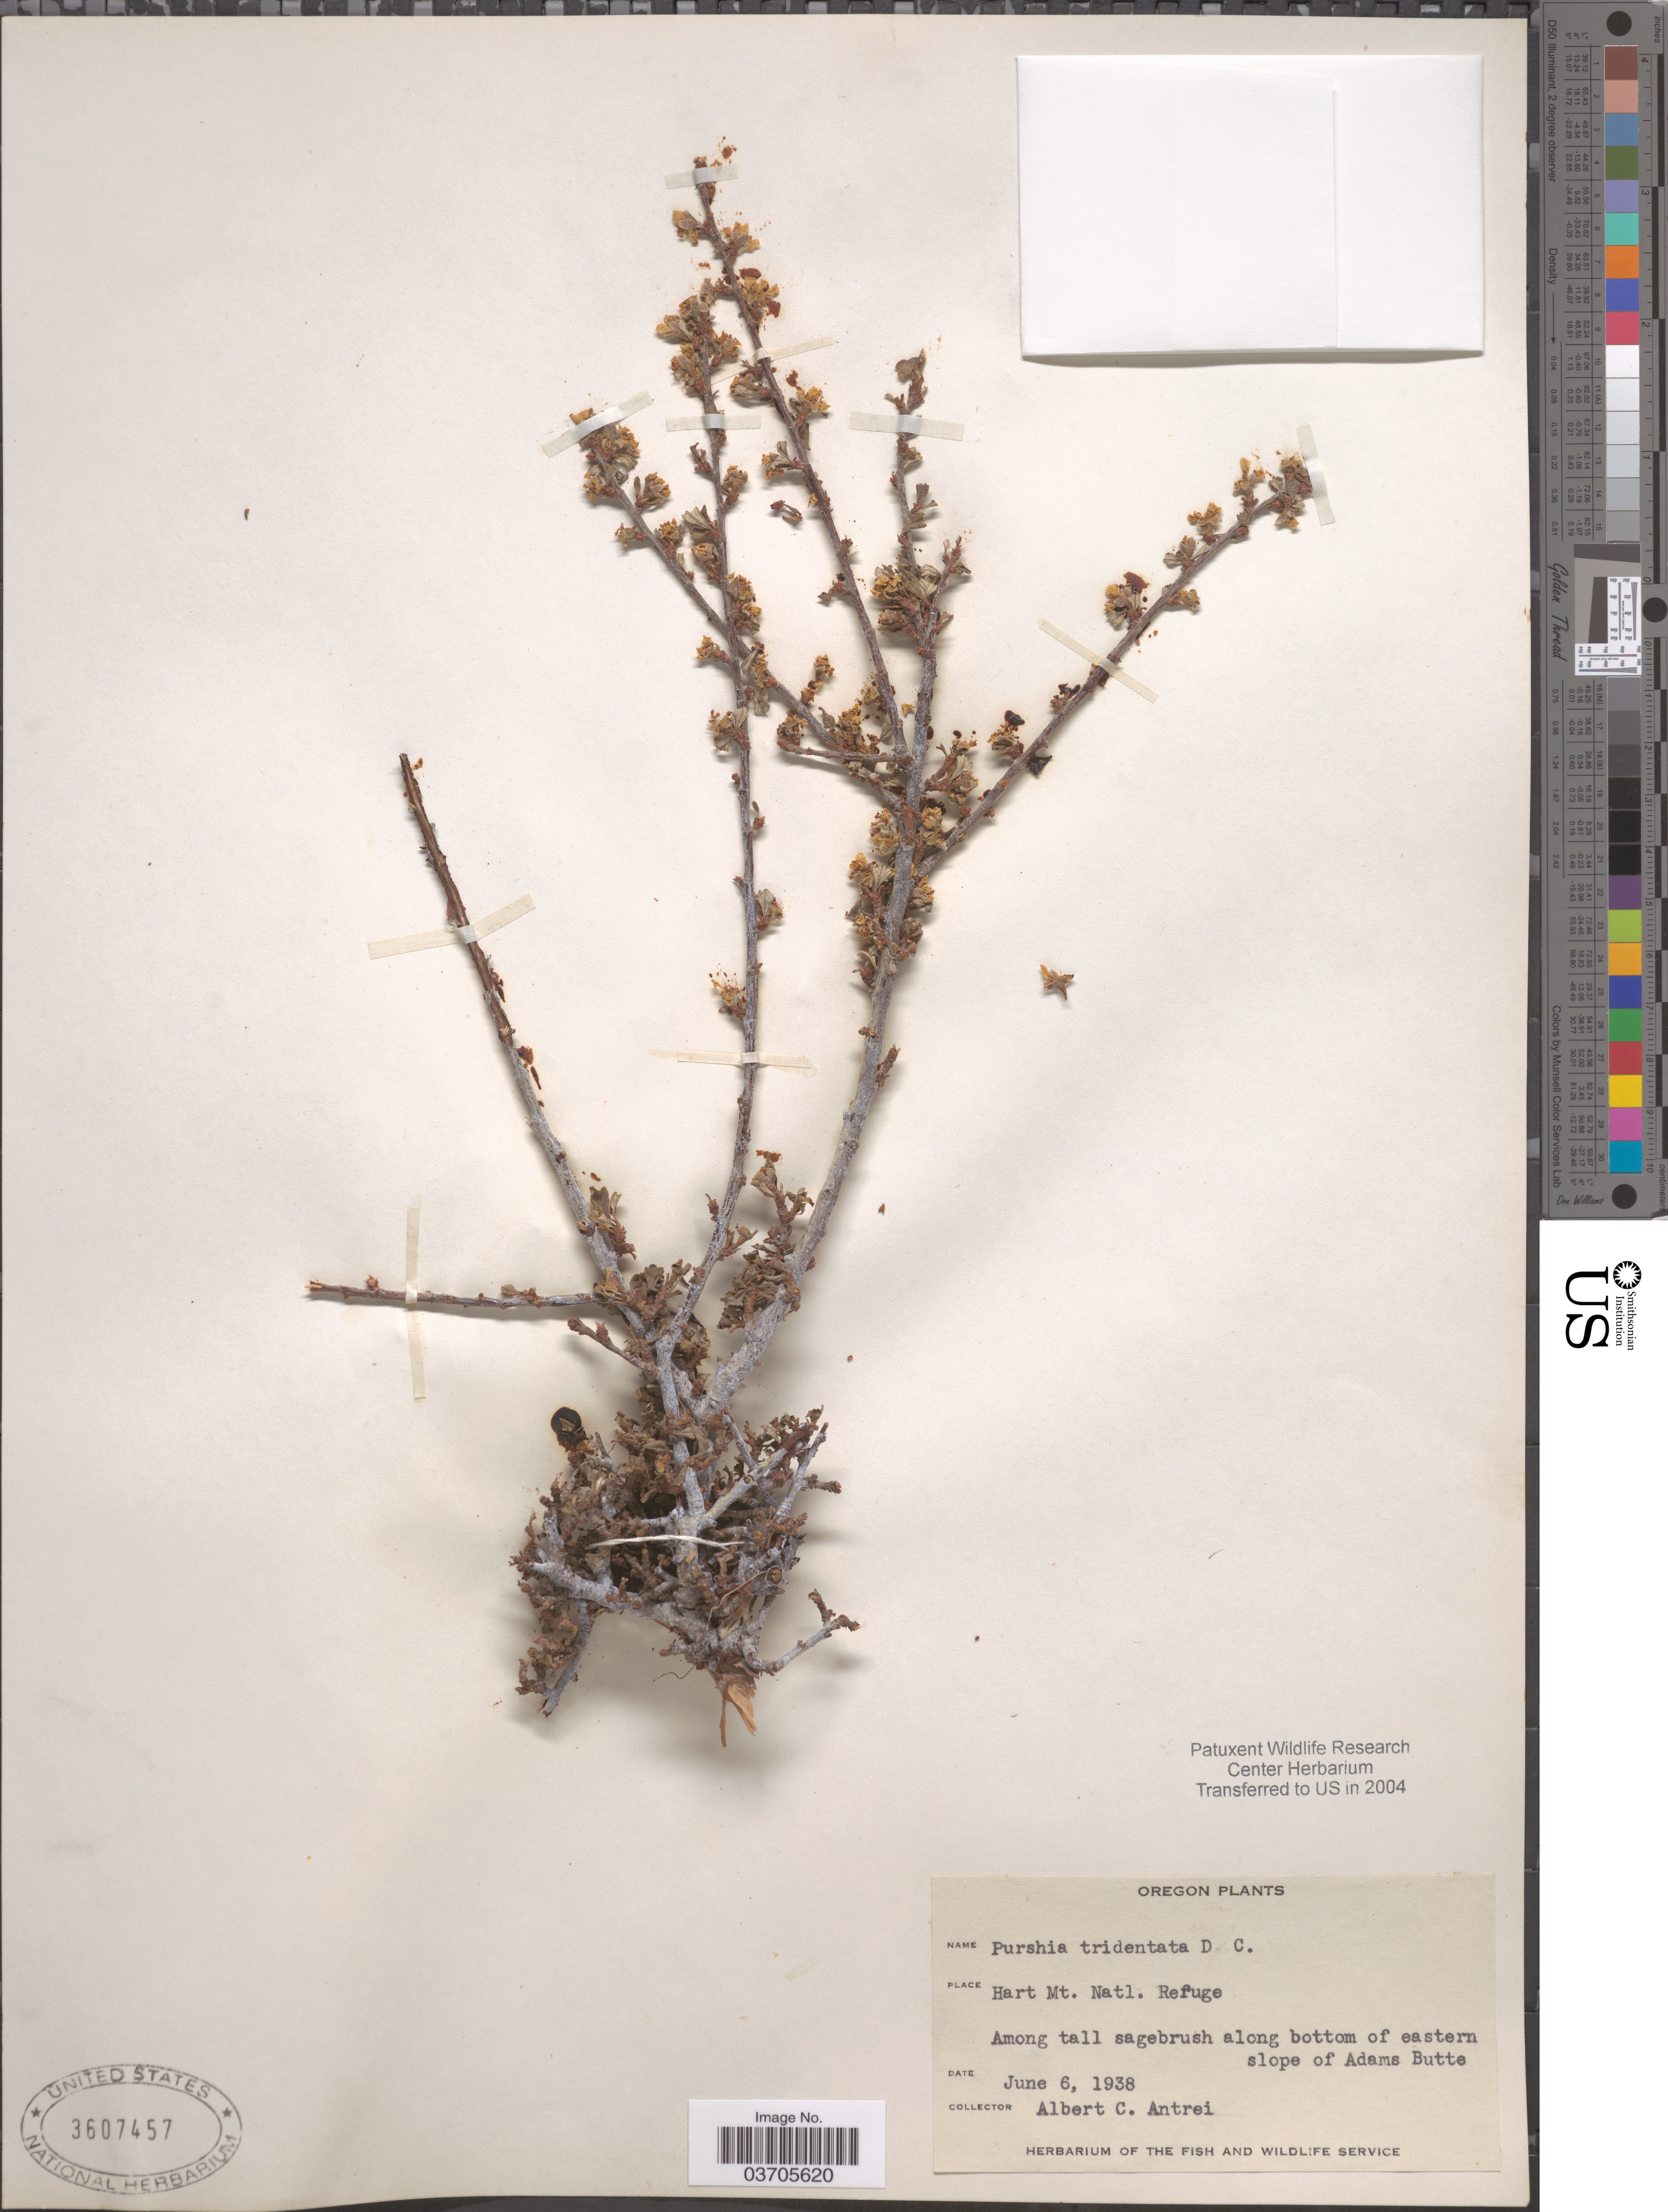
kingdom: Plantae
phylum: Tracheophyta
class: Magnoliopsida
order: Rosales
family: Rosaceae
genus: Purshia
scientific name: Purshia tridentata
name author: (Pursh) DC.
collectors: A. Antrei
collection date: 1938-06-06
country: United States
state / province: Oregon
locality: Hart Mt. Natl. Refuge. Along bottom of eastern slope of Adams Butte.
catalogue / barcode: US 3607457